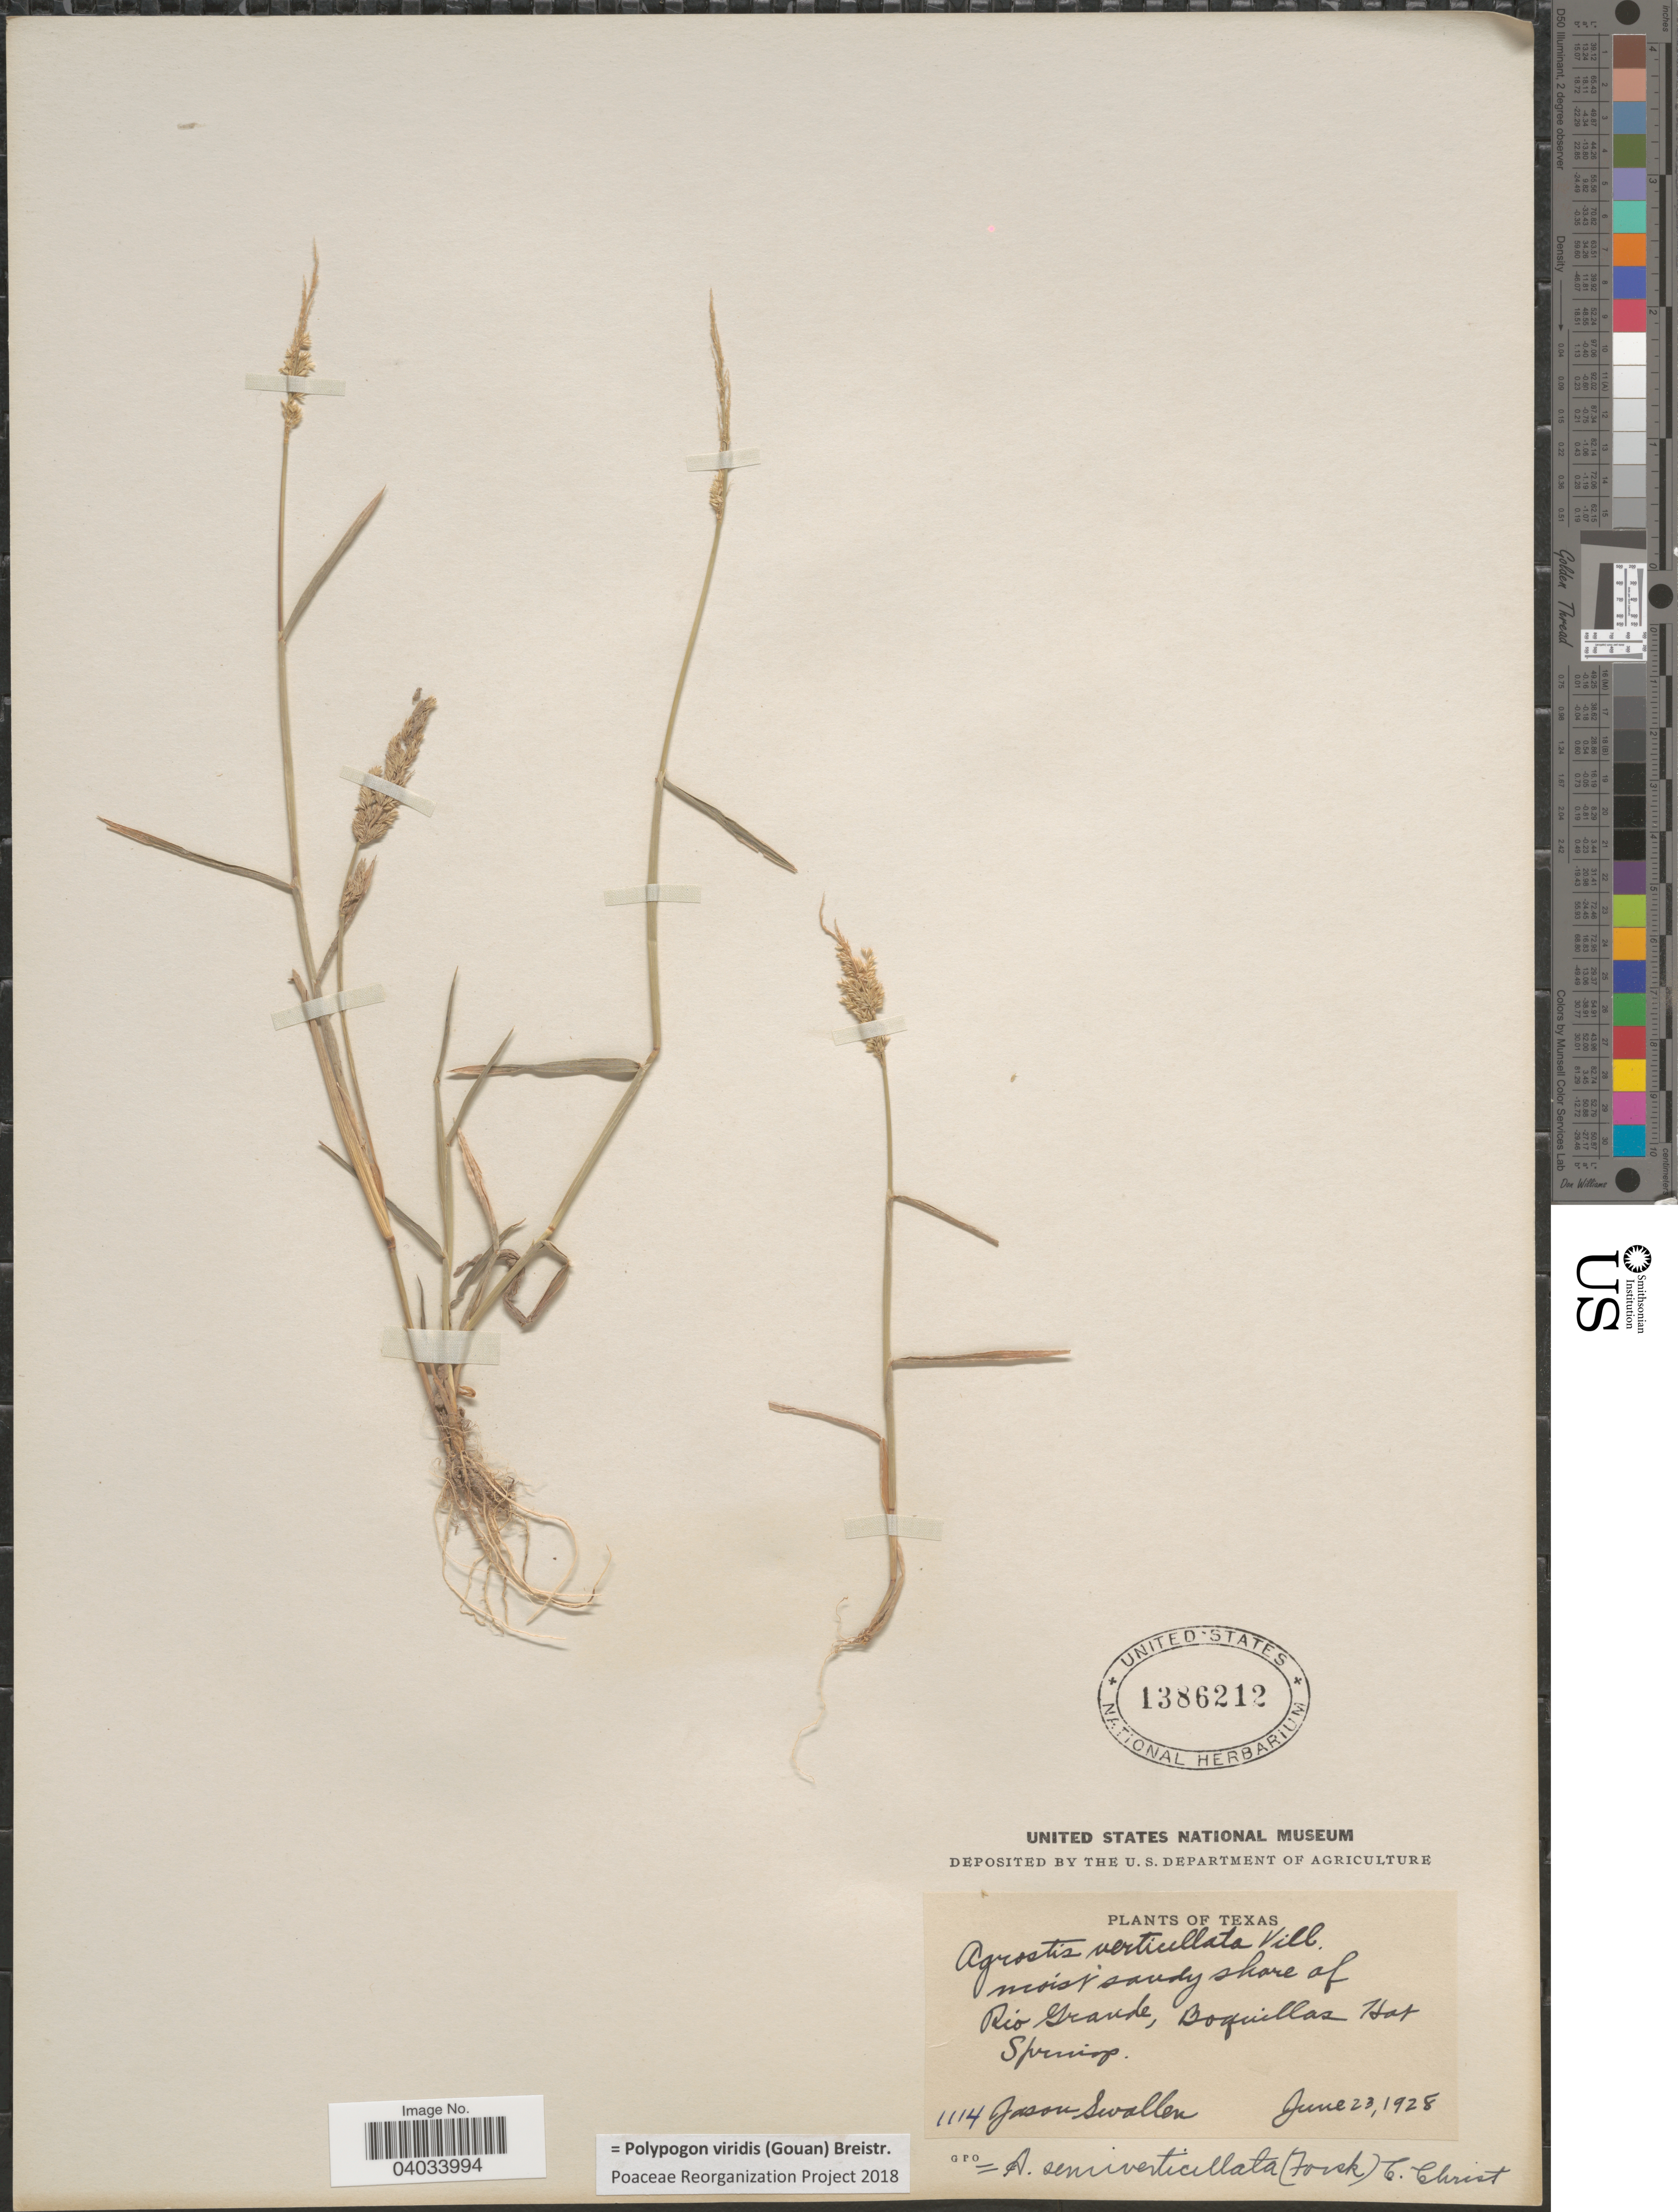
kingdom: Plantae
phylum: Tracheophyta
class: Liliopsida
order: Poales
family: Poaceae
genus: Polypogon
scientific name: Polypogon viridis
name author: (Gouan) Breistroffer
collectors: J. R. Swallen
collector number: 1114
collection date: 1928-06-23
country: United States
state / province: Texas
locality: Shore of Rio Grande, Boquillas Hot Springs.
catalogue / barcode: US 1386212